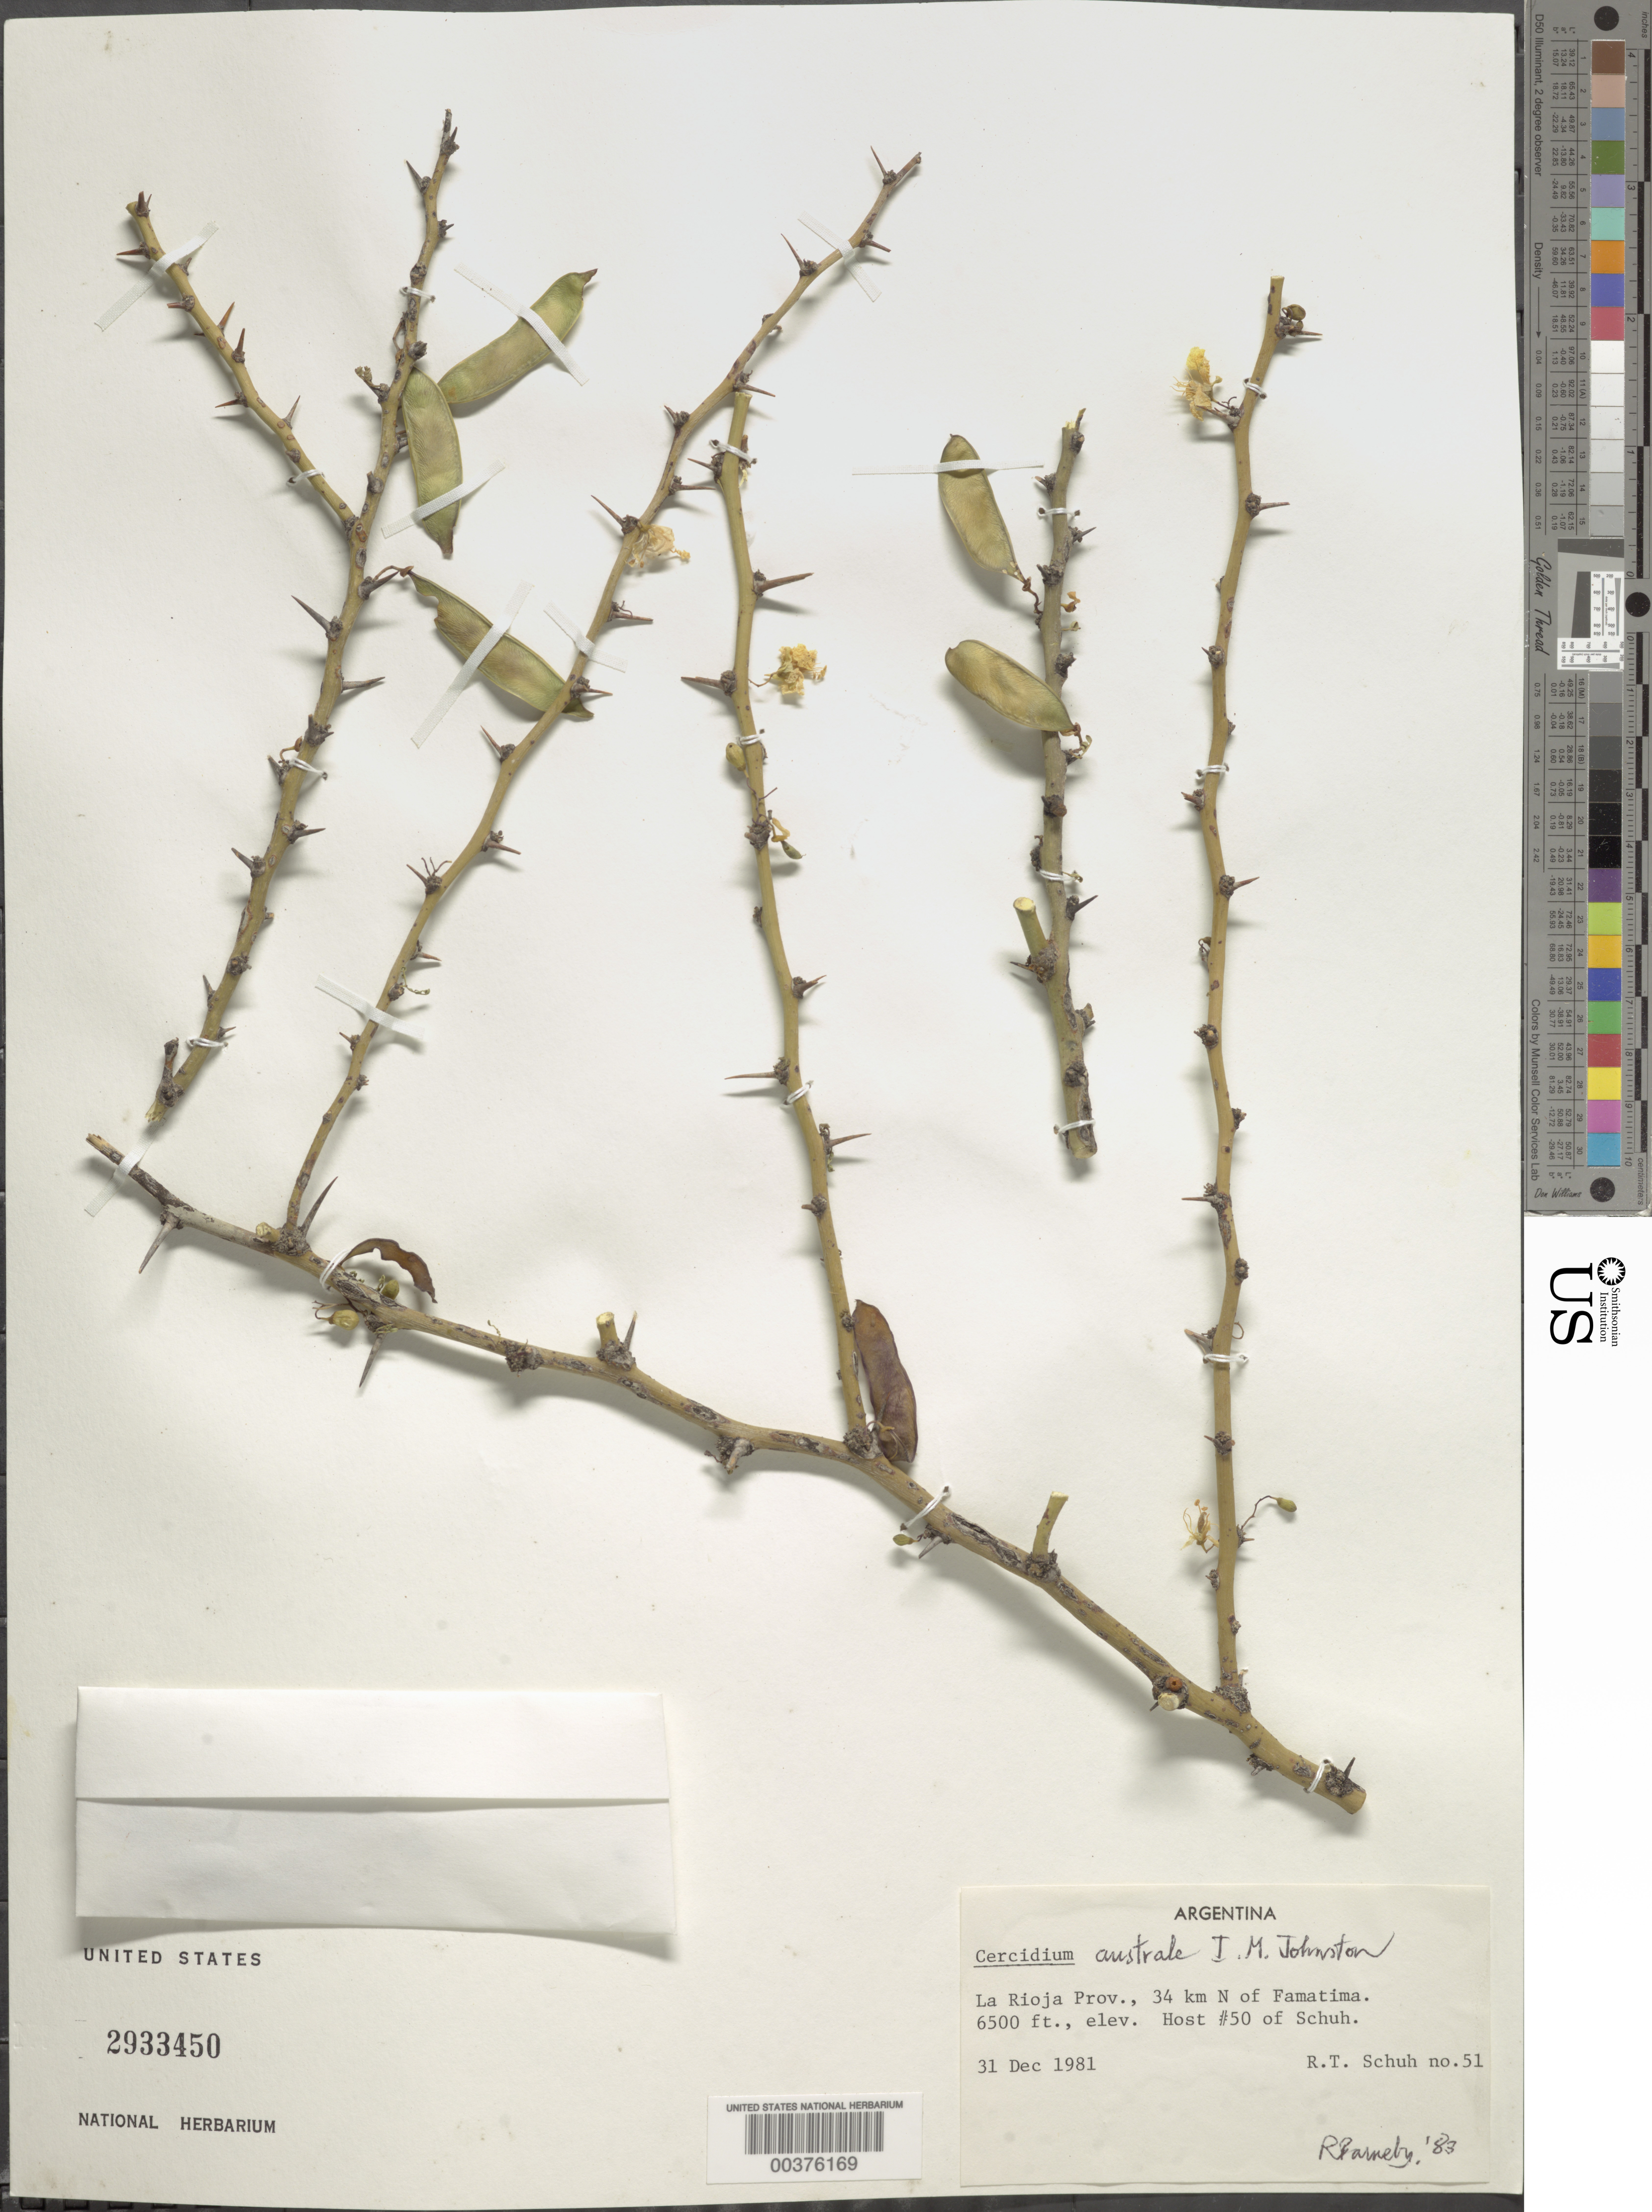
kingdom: Plantae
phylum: Tracheophyta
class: Magnoliopsida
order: Fabales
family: Fabaceae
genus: Parkinsonia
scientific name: Parkinsonia glauca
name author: (Cav.) Varjão & Mansano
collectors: R. Schuh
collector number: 51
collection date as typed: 30 Dec 1981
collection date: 1981-12-30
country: Argentina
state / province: La Rioja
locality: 34 km N of Famatima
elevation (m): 1981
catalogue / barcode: US 2933450